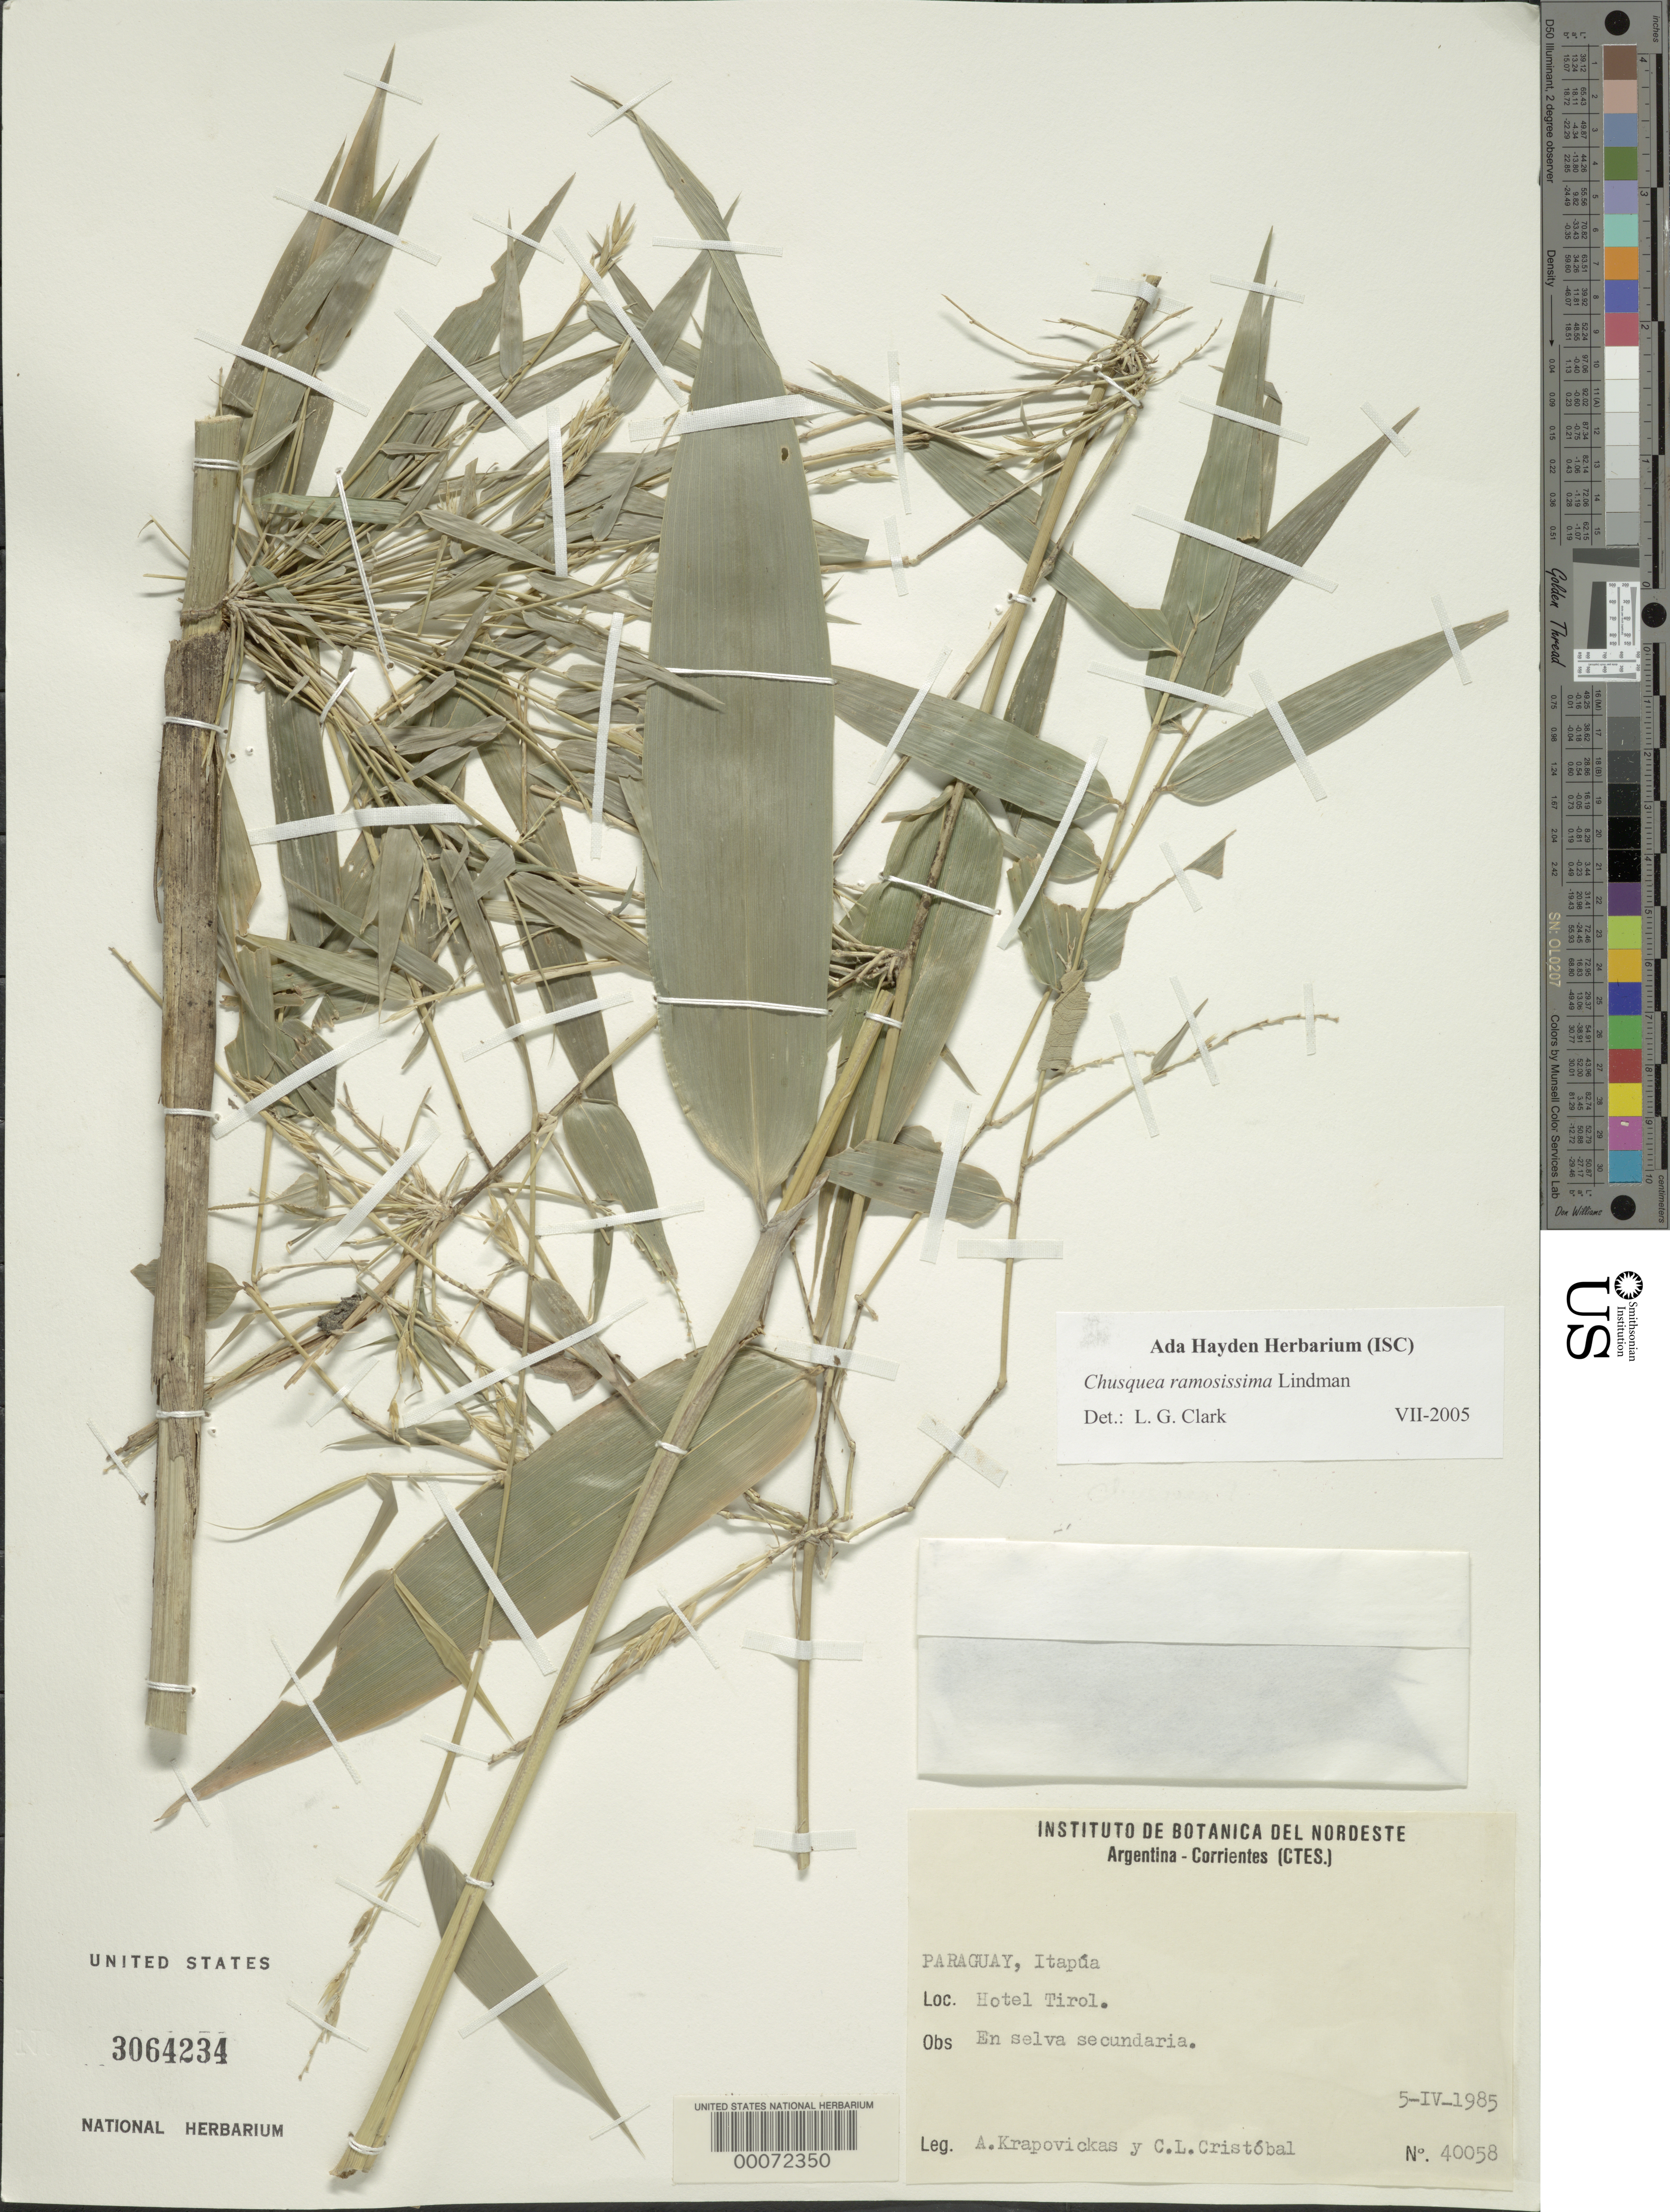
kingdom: Plantae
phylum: Tracheophyta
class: Liliopsida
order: Poales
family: Poaceae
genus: Chusquea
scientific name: Chusquea ramosissima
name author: Lindm.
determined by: Clark, Lynn G., (ISC), Iowa State University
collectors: A. Krapovickas & C. L. Cristóbal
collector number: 40058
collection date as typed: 04 May 1985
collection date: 1985-05-04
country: Paraguay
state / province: Itapúa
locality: Hotel Tirol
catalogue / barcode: US 3064234